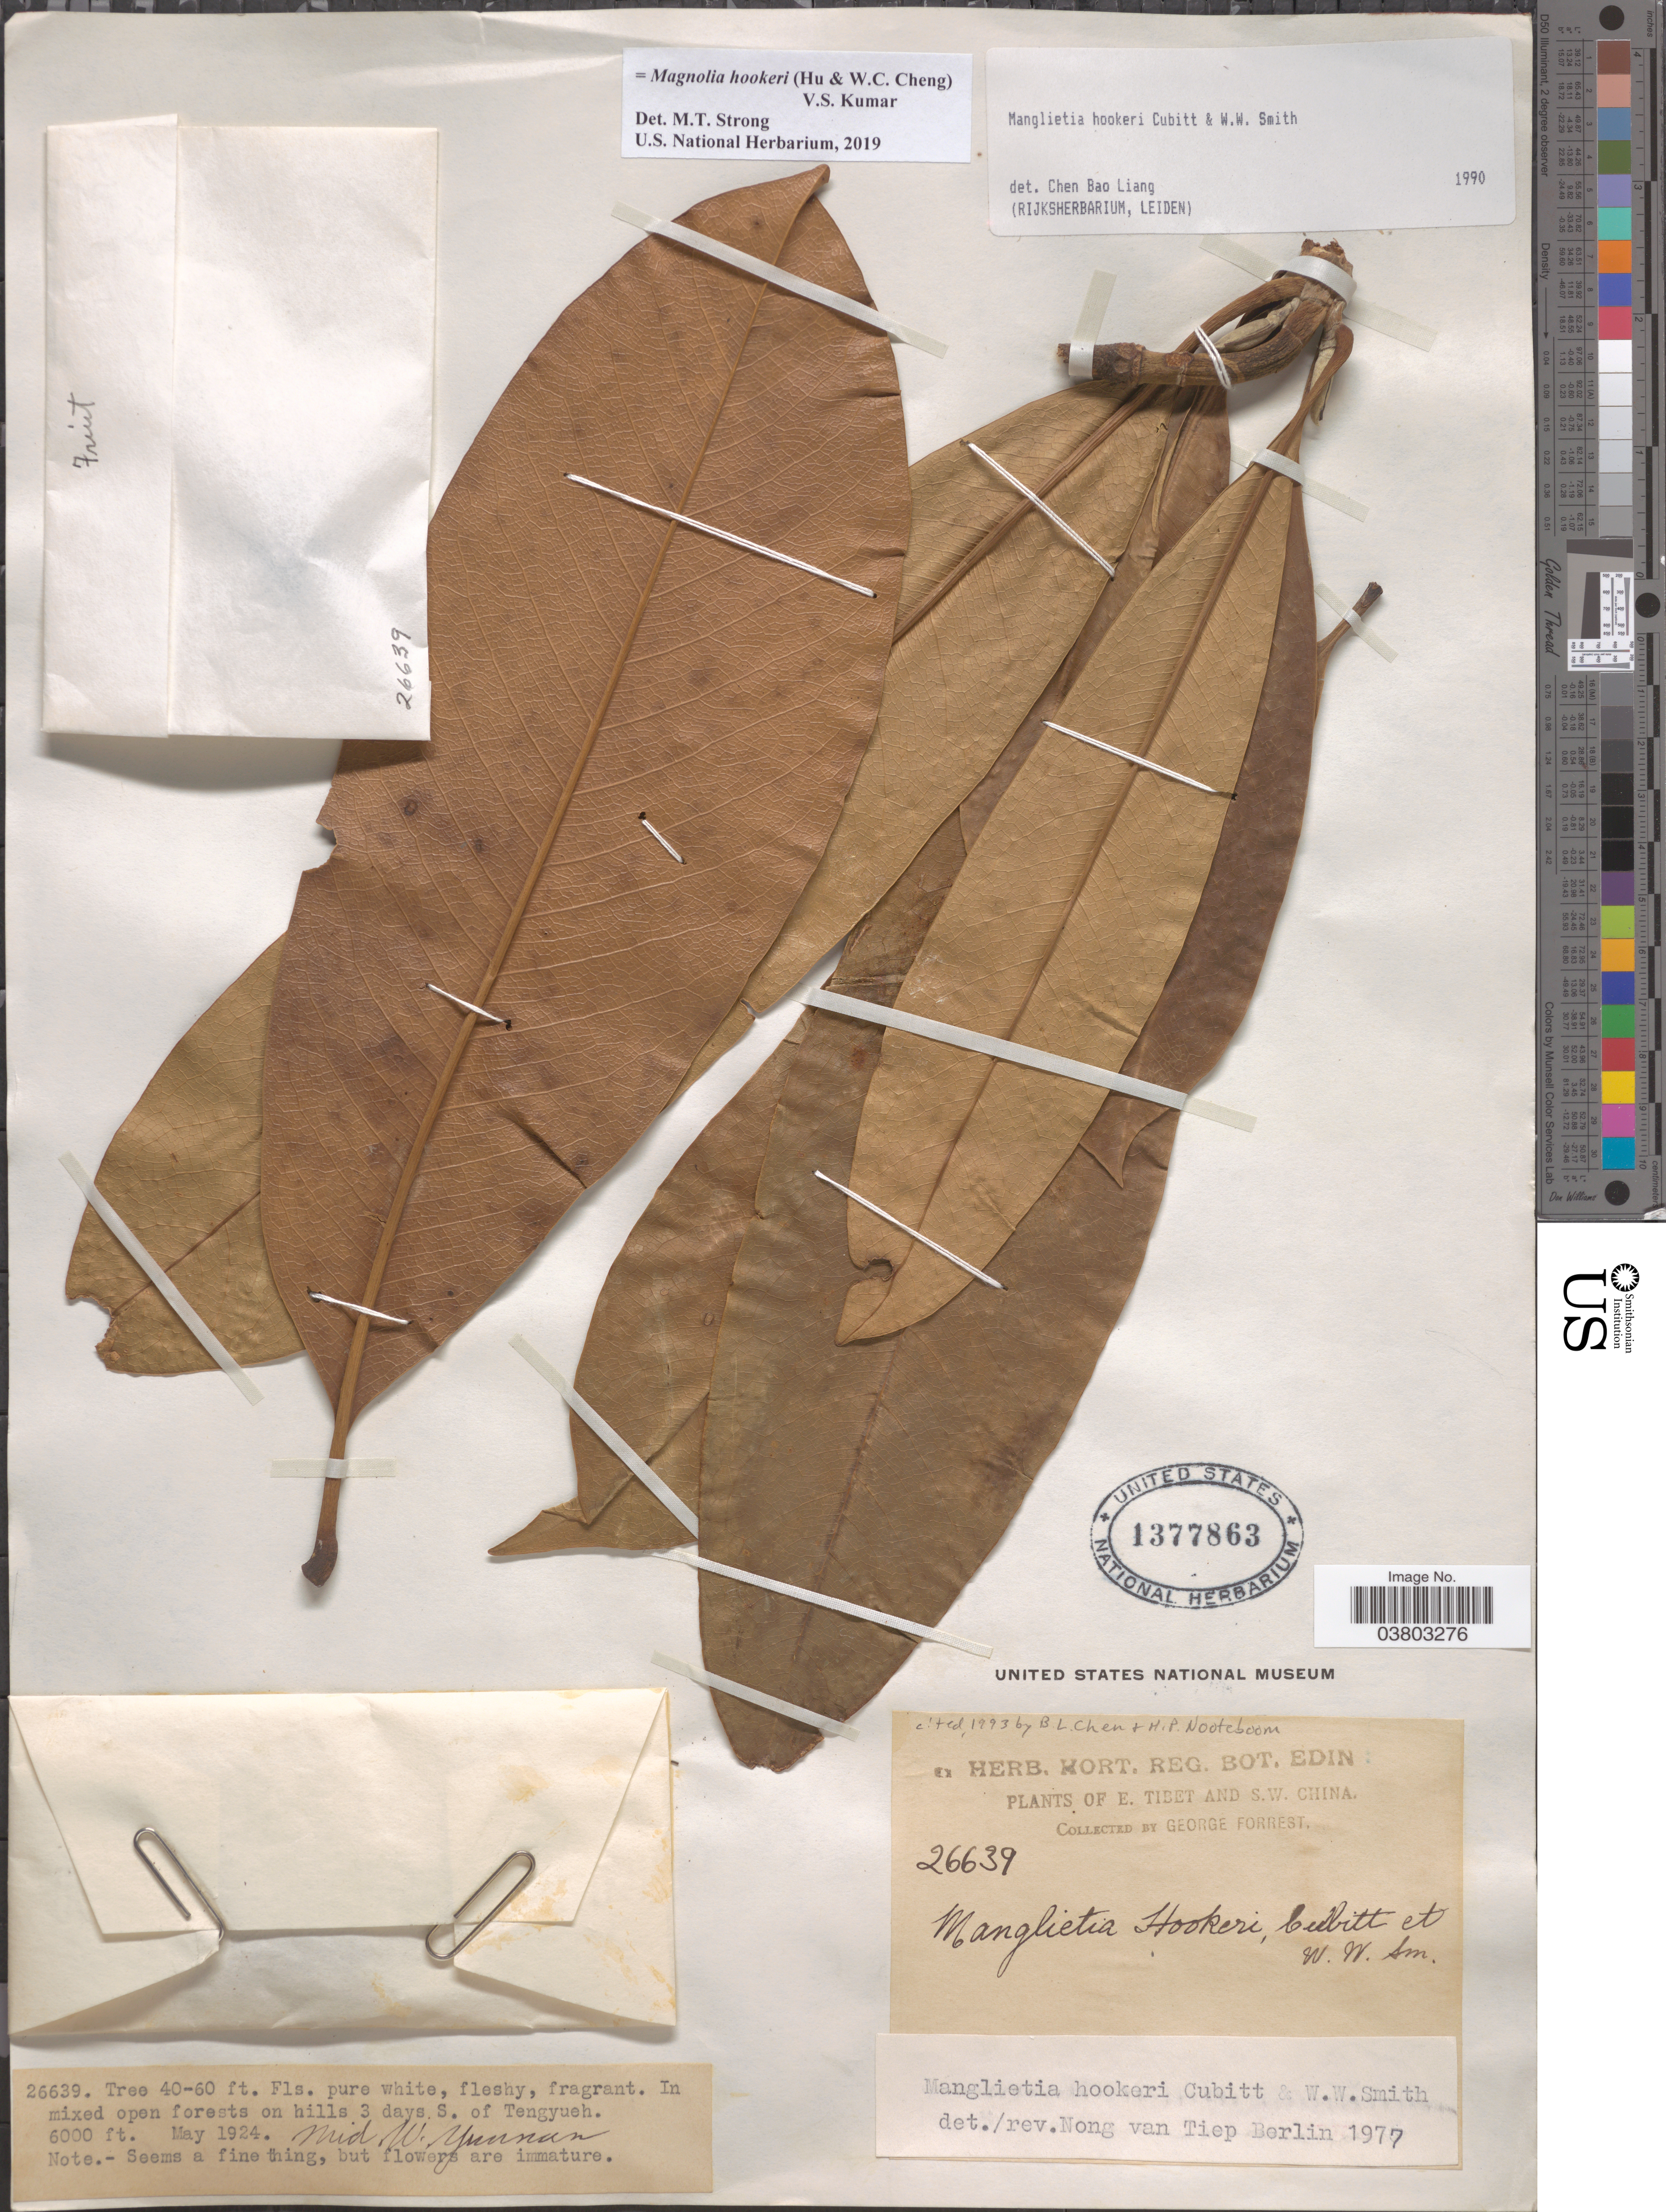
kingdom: Plantae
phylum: Tracheophyta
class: Magnoliopsida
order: Magnoliales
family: Magnoliaceae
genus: Magnolia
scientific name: Magnolia hookeri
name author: (Cubitt & W.W. Sm.) D.C.S. Raju & M.P. Nayar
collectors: G. Forrest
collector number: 26639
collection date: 1924-05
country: China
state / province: Yunnan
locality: Mid W. Yunnan. S.W. China. In mixed open forests on hills 3 days S. of Tengyueh.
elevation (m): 1829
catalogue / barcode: US 1377863